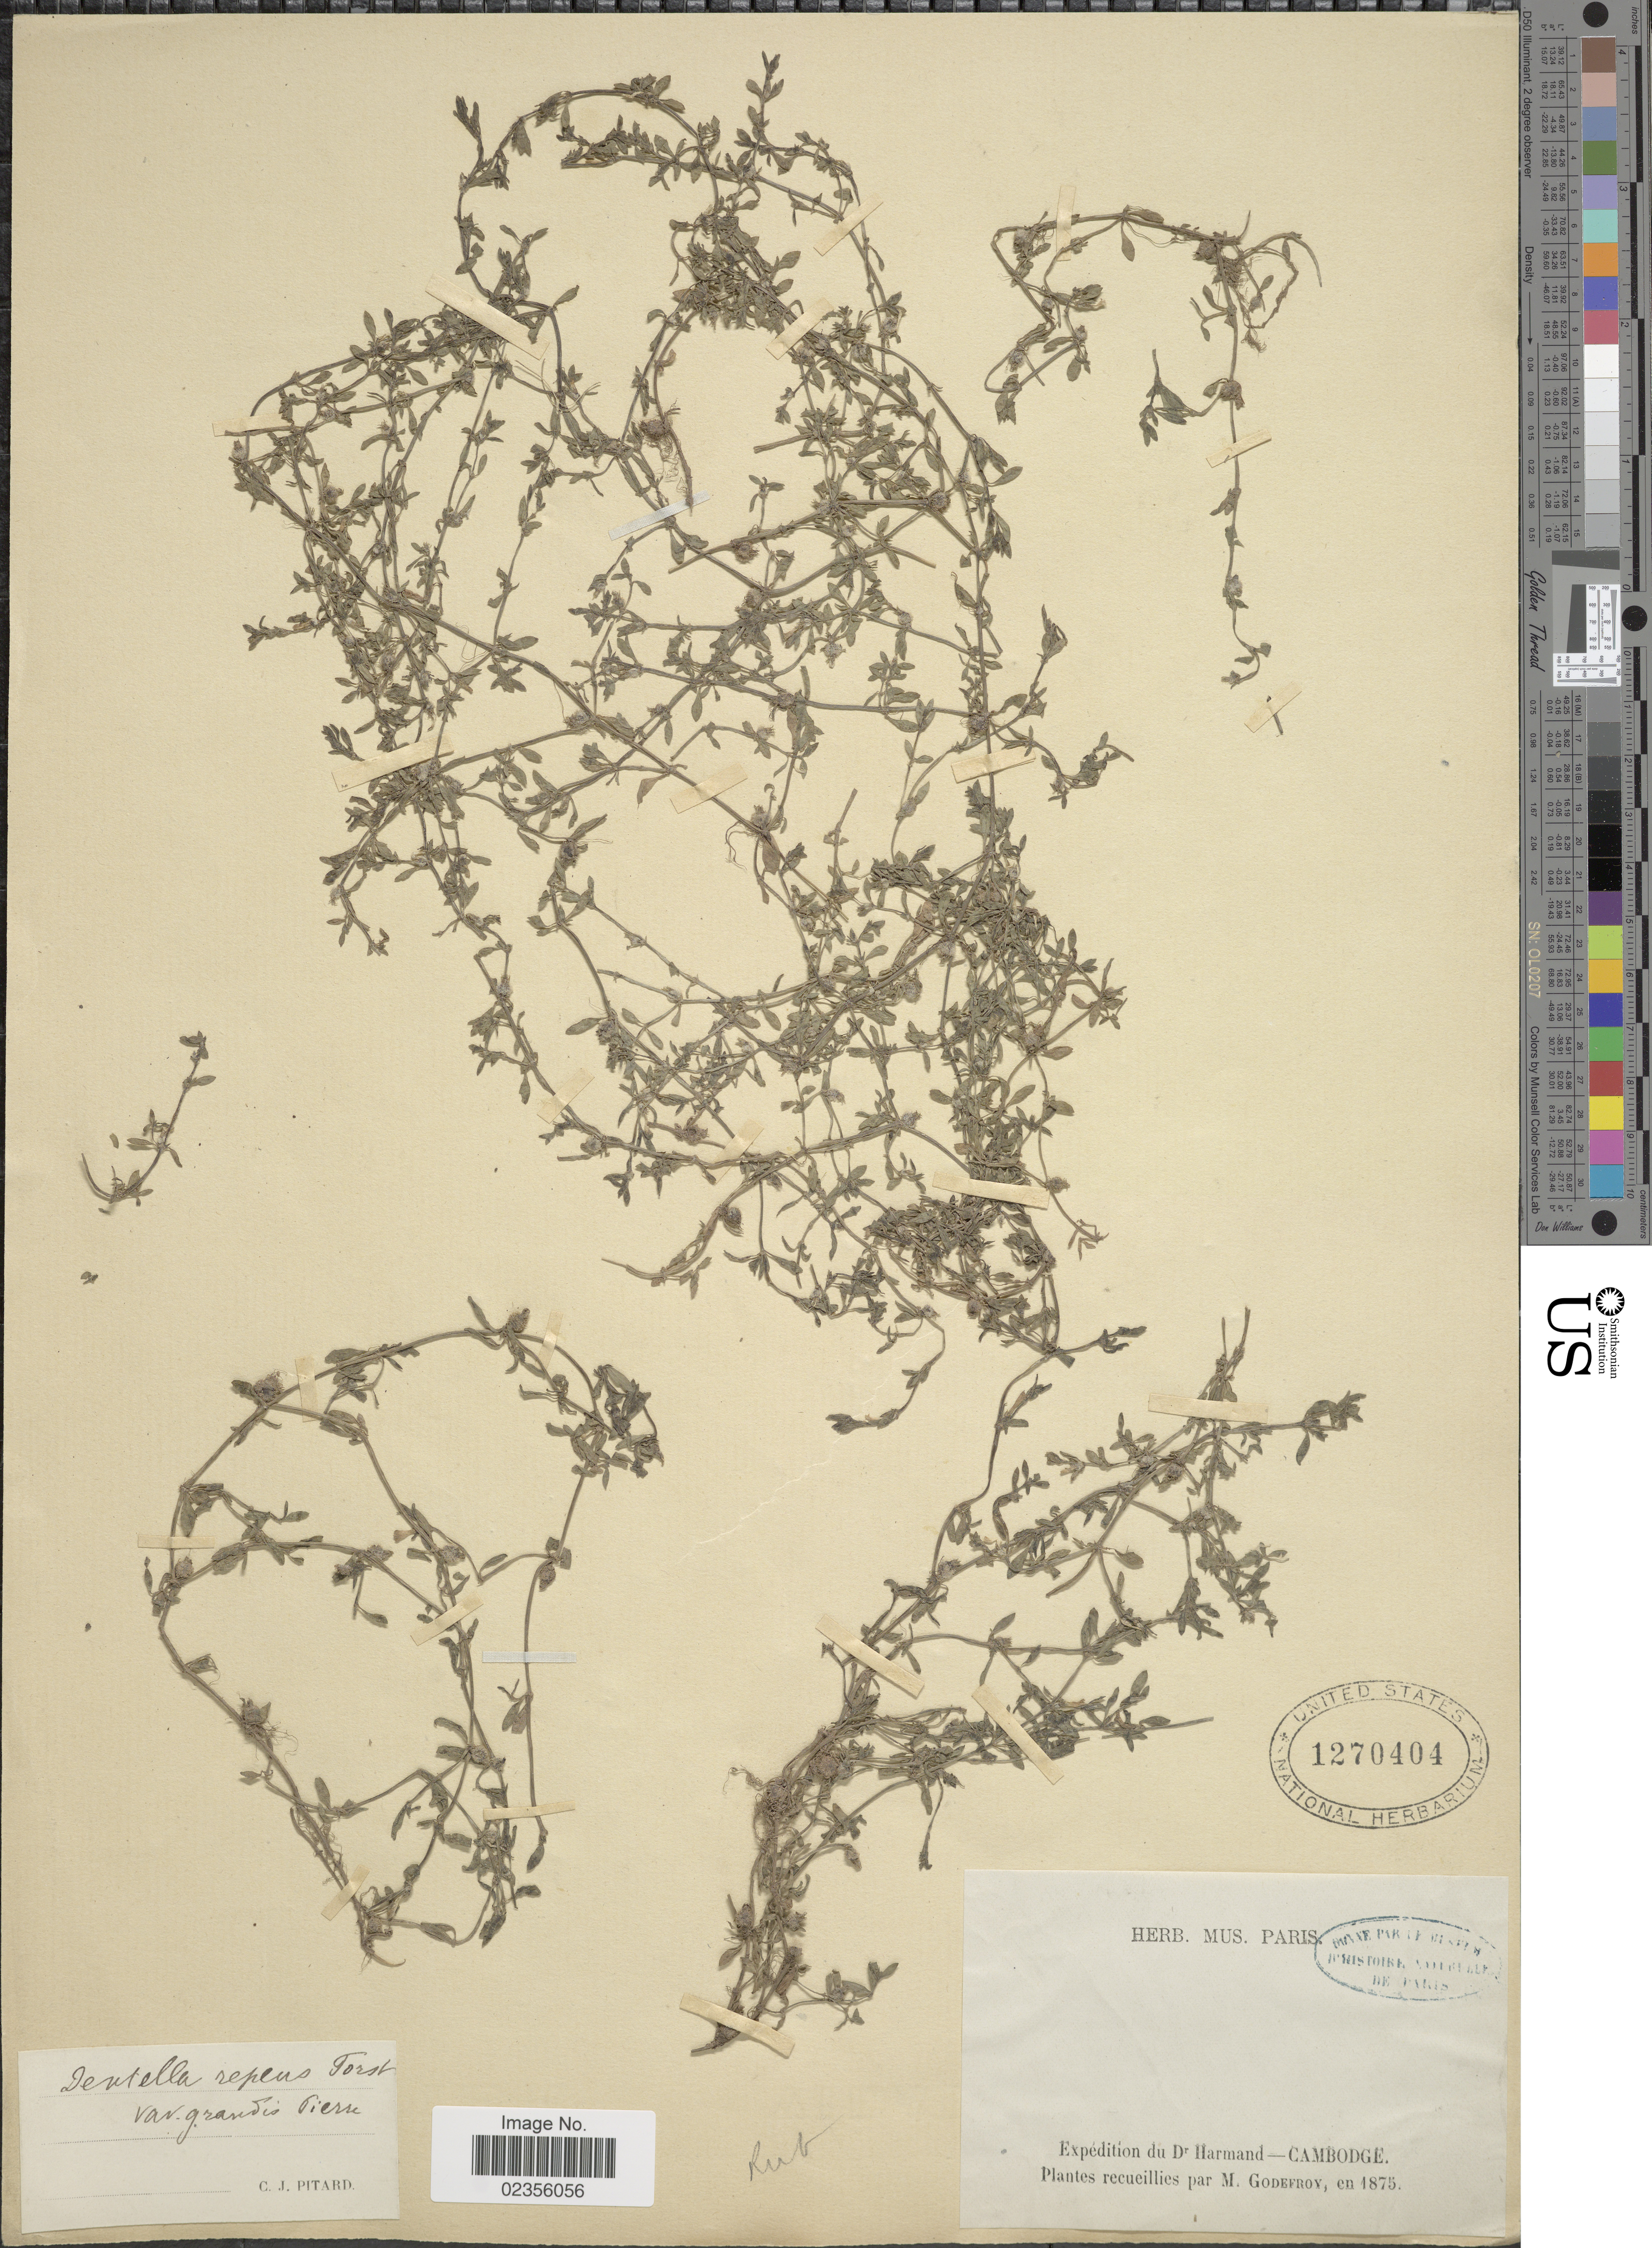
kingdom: Plantae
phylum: Tracheophyta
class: Magnoliopsida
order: Gentianales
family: Rubiaceae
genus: Dentella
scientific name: Dentella repens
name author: J.R. Forst. & G. Forst.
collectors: M. Godefroy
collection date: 1875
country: Cambodia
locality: Cambodge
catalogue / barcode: US 1270404